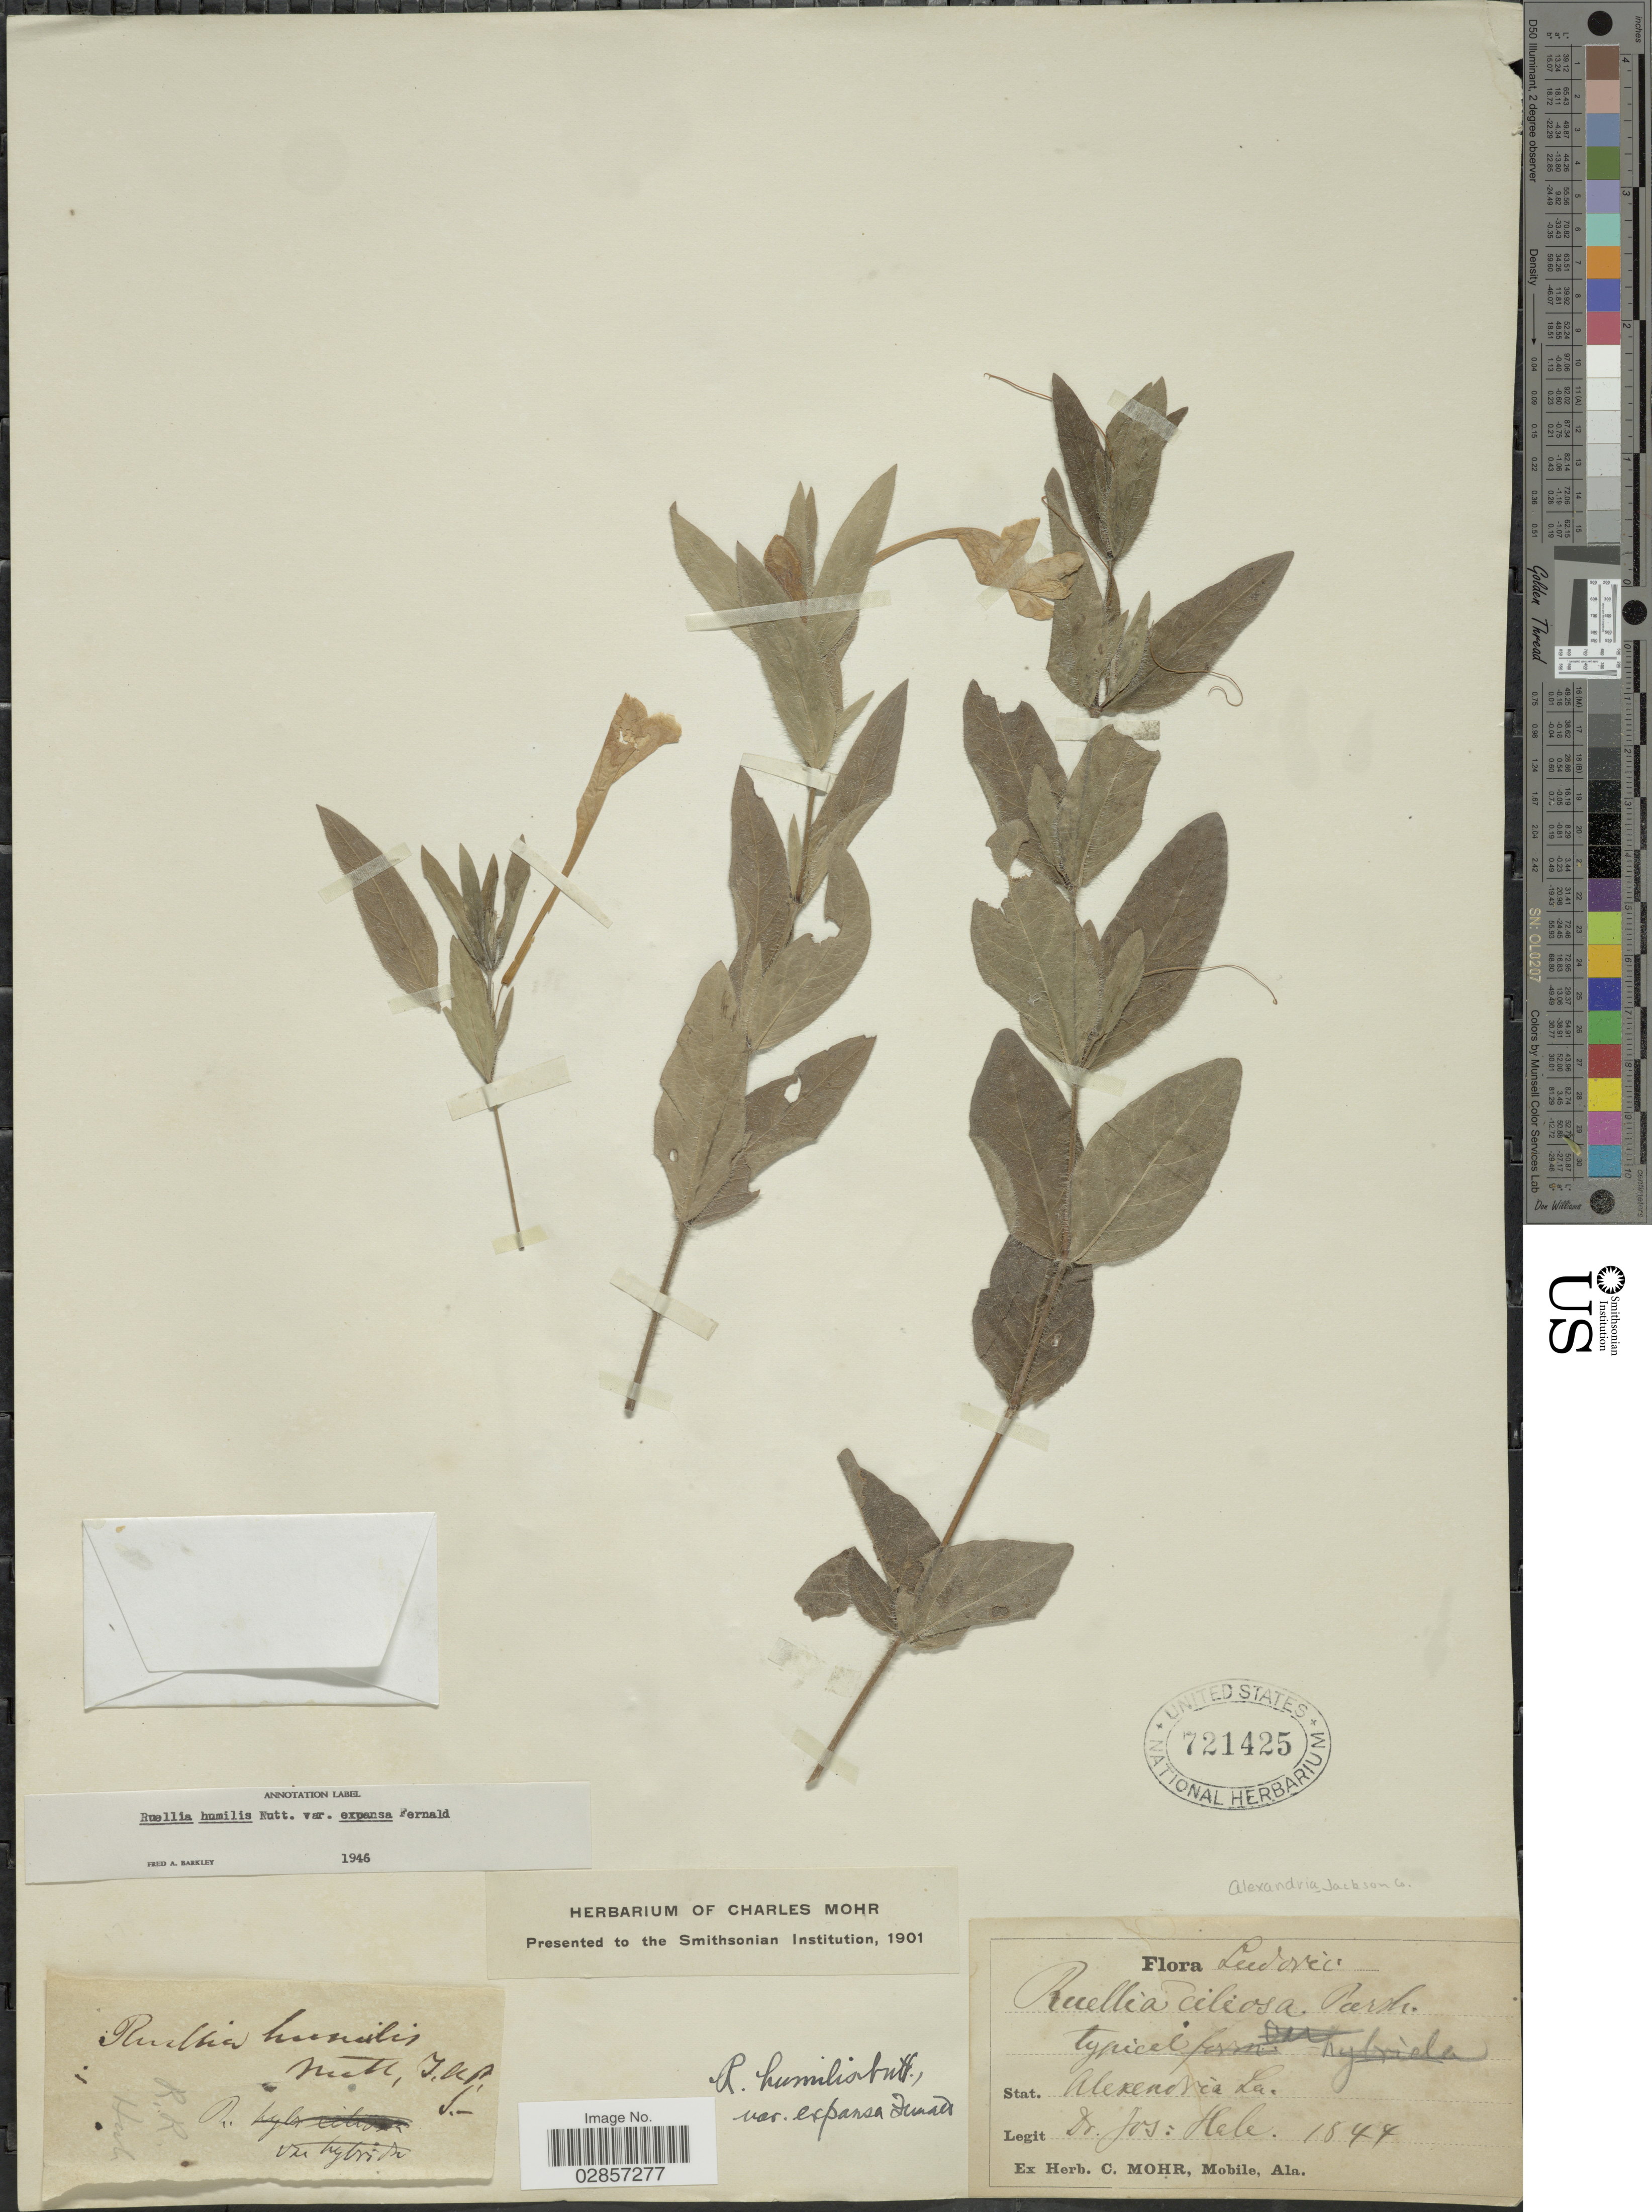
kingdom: Plantae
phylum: Tracheophyta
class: Magnoliopsida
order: Lamiales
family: Acanthaceae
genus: Ruellia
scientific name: Ruellia humilis var. expansa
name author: Fernald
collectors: J. Hale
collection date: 1844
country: United States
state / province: Louisiana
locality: Alexandria La. Jackson Co.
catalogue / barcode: US 721425